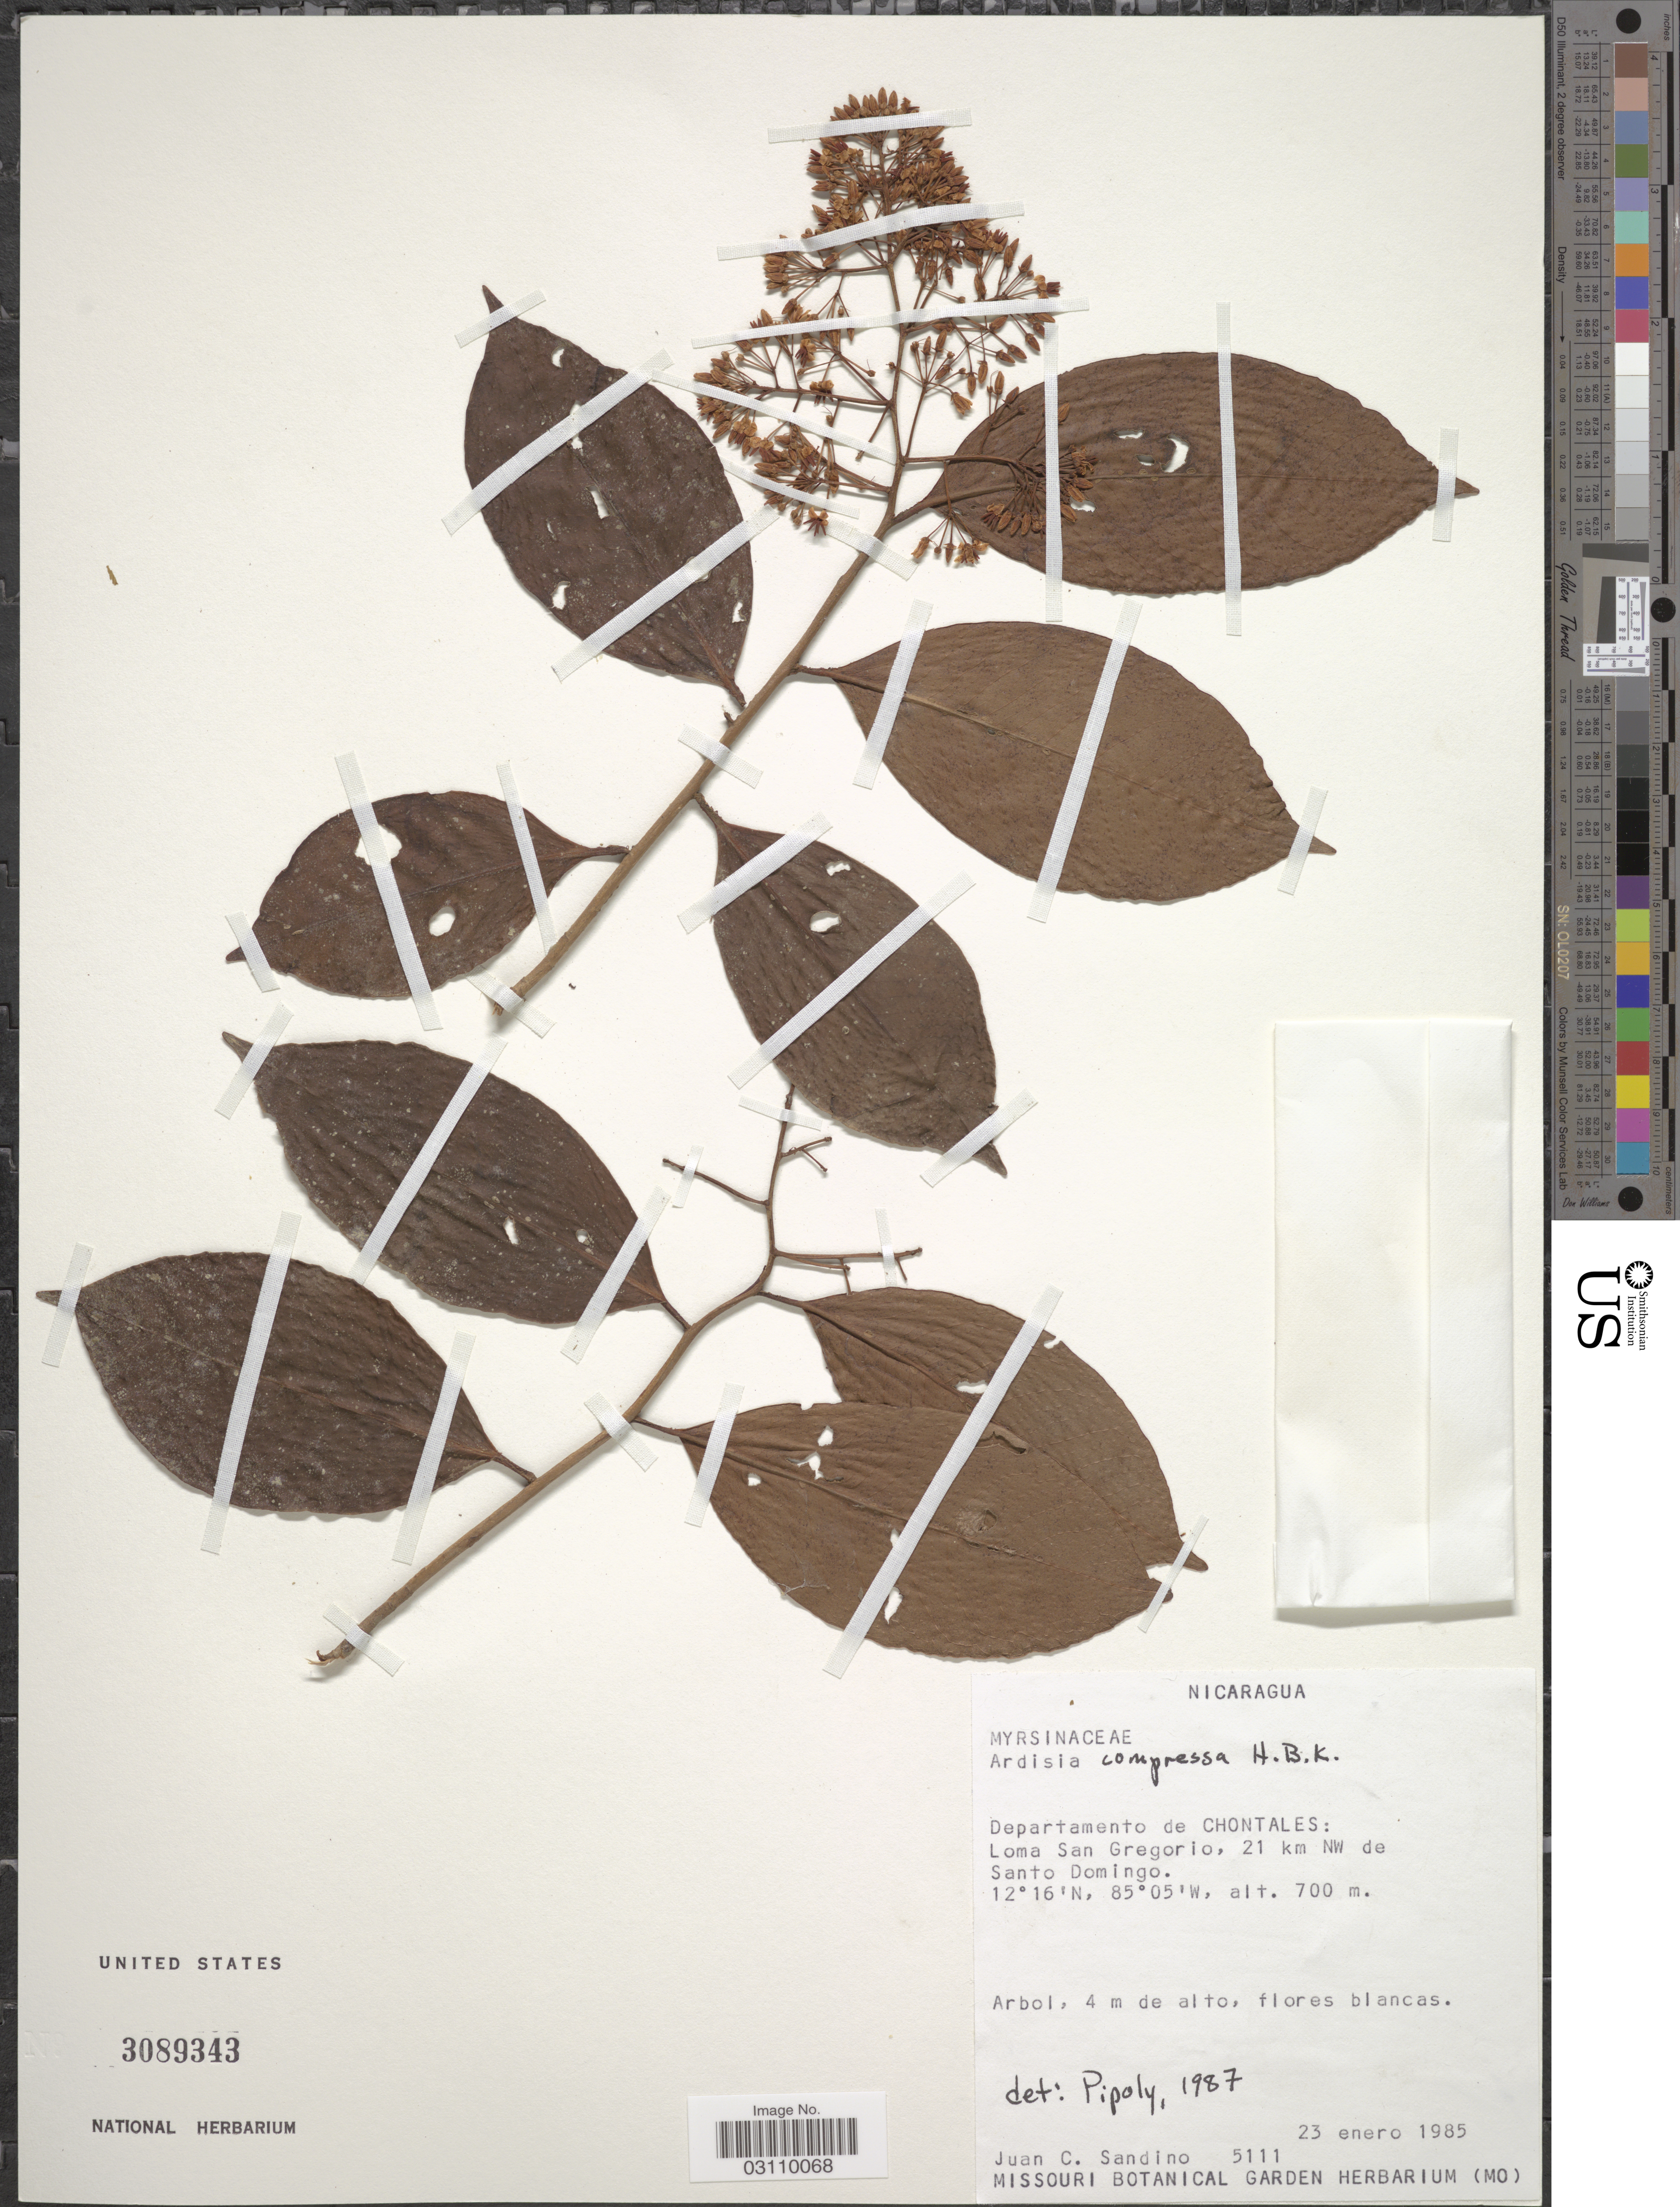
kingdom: Plantae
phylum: Tracheophyta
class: Magnoliopsida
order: Ericales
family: Primulaceae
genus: Ardisia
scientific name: Ardisia compressa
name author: Kunth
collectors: J. Sandino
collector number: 5111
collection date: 1985-01-23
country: Nicaragua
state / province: Chontales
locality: Departamento de Chontales: Loma San Gregorio, 21 km NW de Santo Domingo.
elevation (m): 700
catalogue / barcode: US 3089343